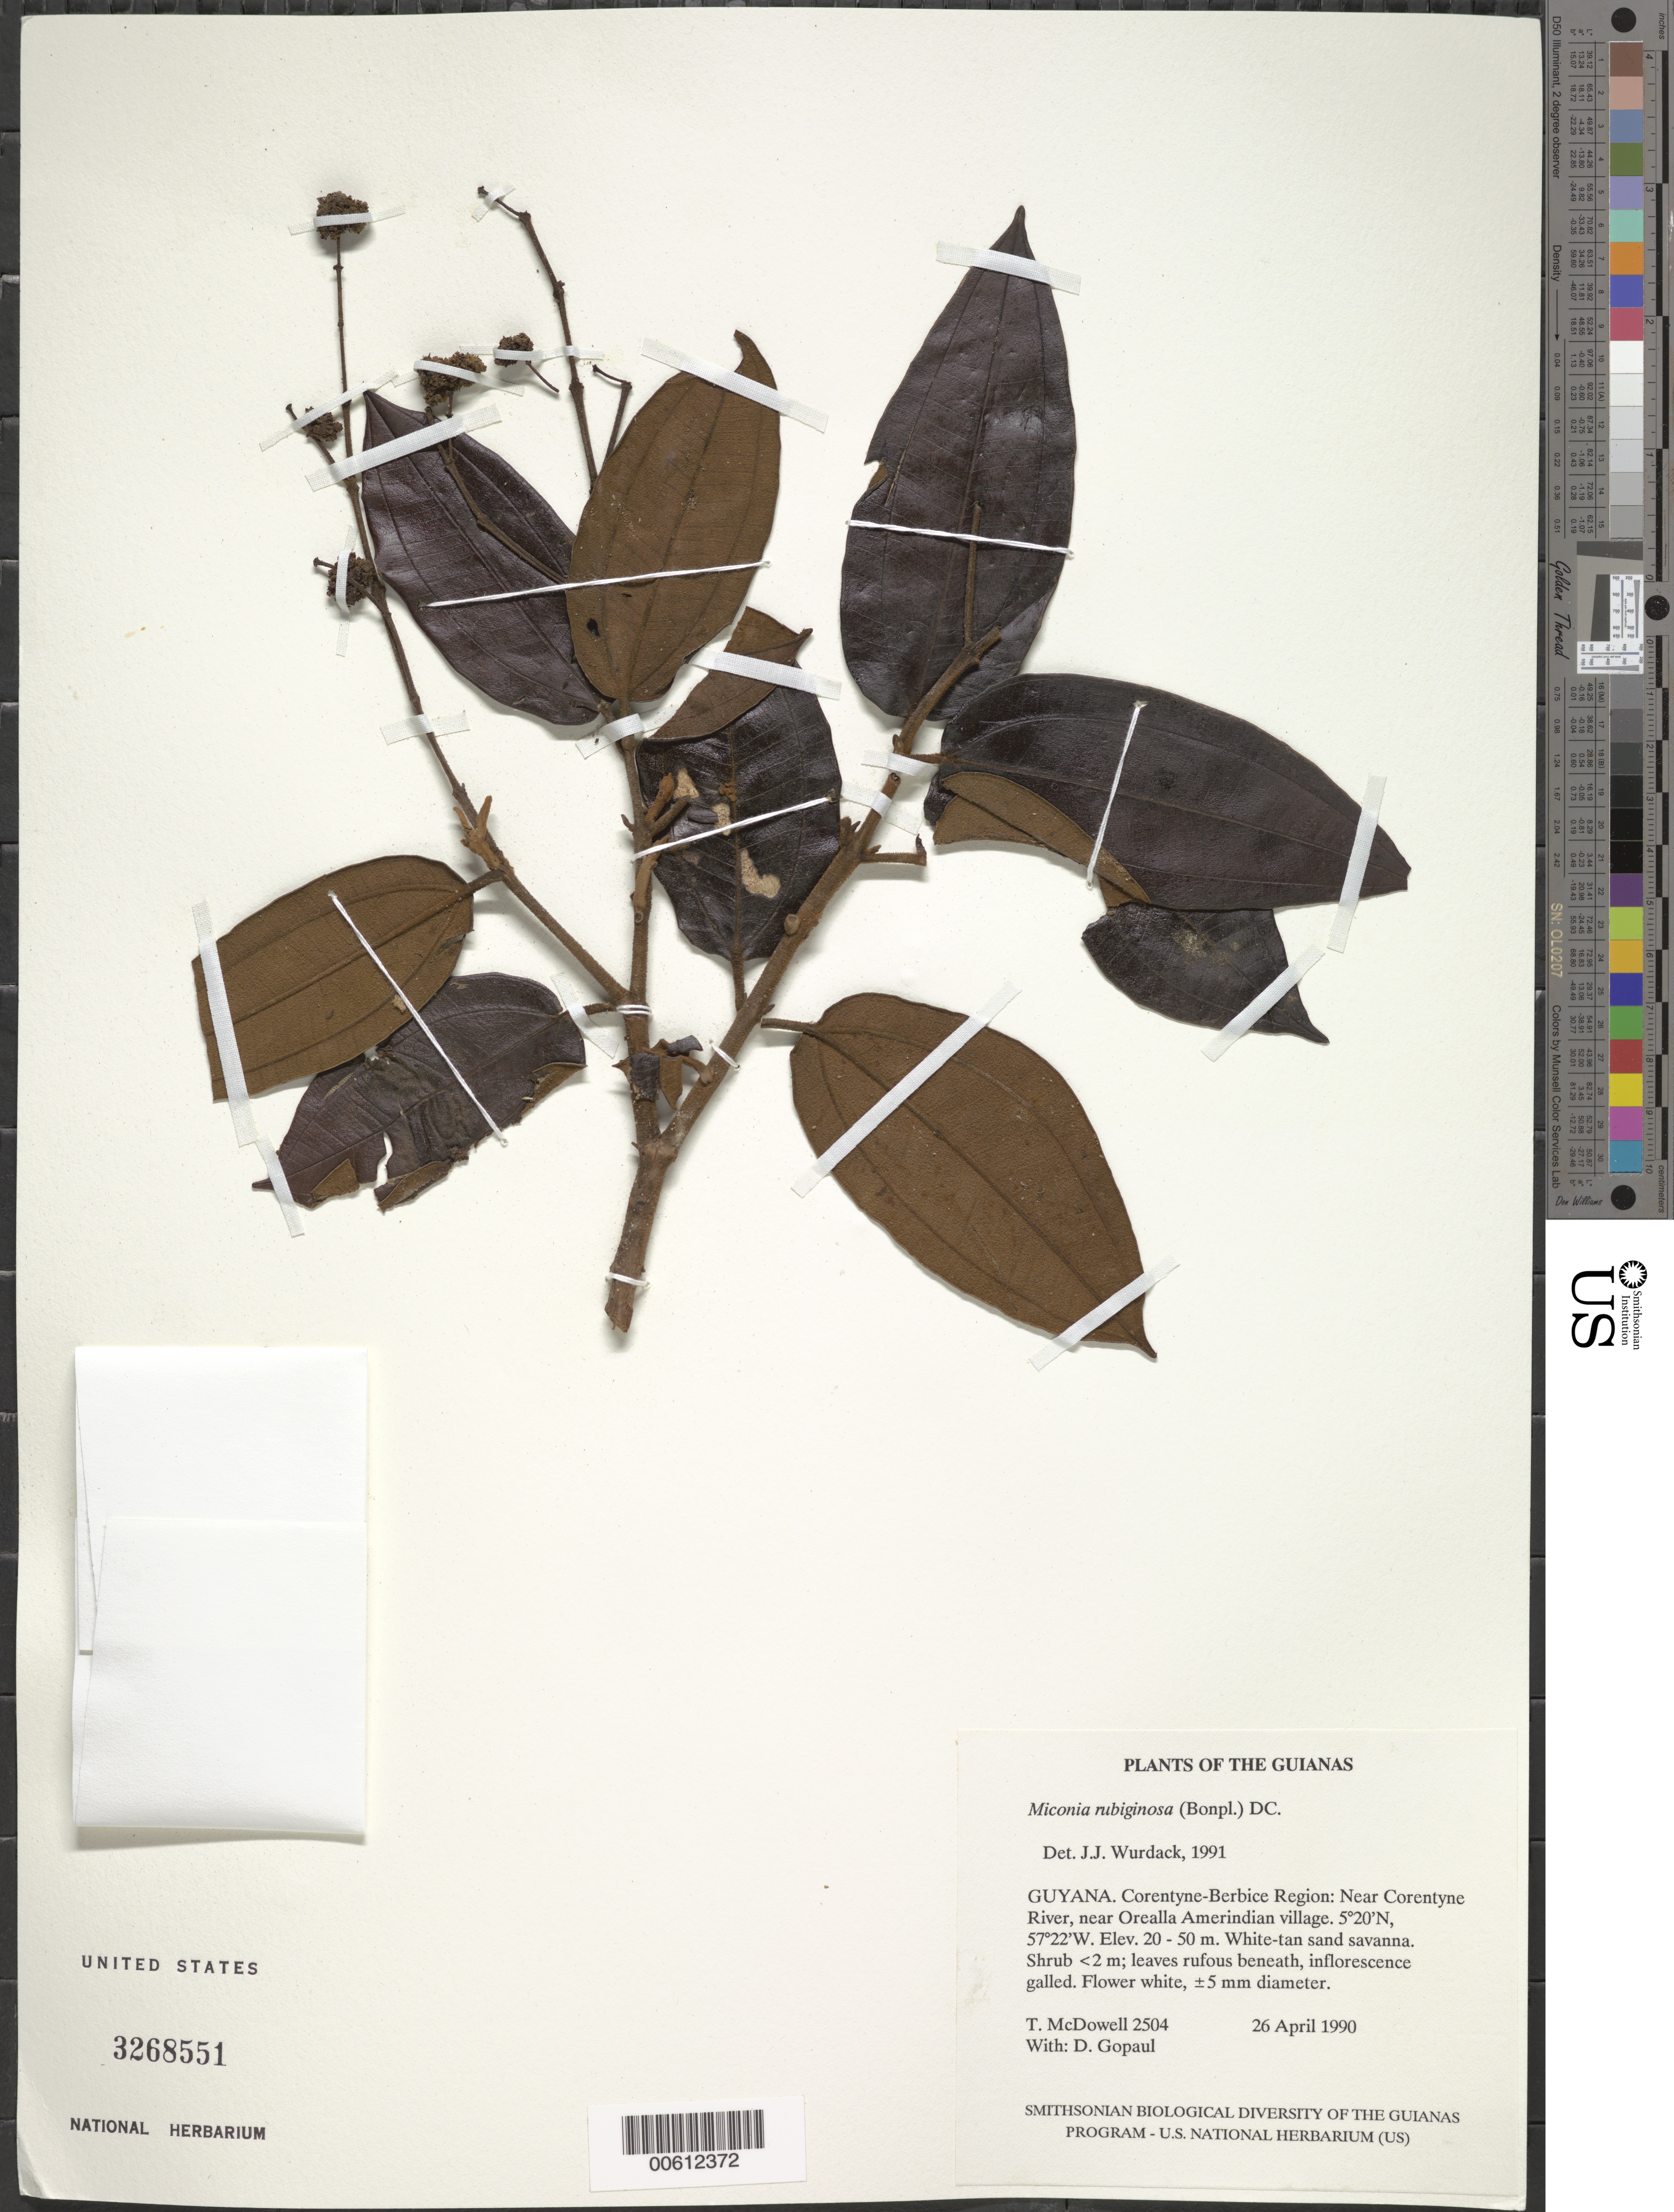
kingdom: Plantae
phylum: Tracheophyta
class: Magnoliopsida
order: Myrtales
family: Melastomataceae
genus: Miconia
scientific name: Miconia rubiginosa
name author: (Bonpl.) DC.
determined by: Wurdack, John J., (US), US (UNITED STATES)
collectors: T. McDowell & D. Gopaul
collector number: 2504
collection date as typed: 26 April 1990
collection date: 1990-04-26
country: Guyana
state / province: E. Berbice-Corentyne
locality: Near Corentyne River and Orealla Amerindian village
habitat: White and tan sand savanna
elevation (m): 20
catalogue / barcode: US 3268551